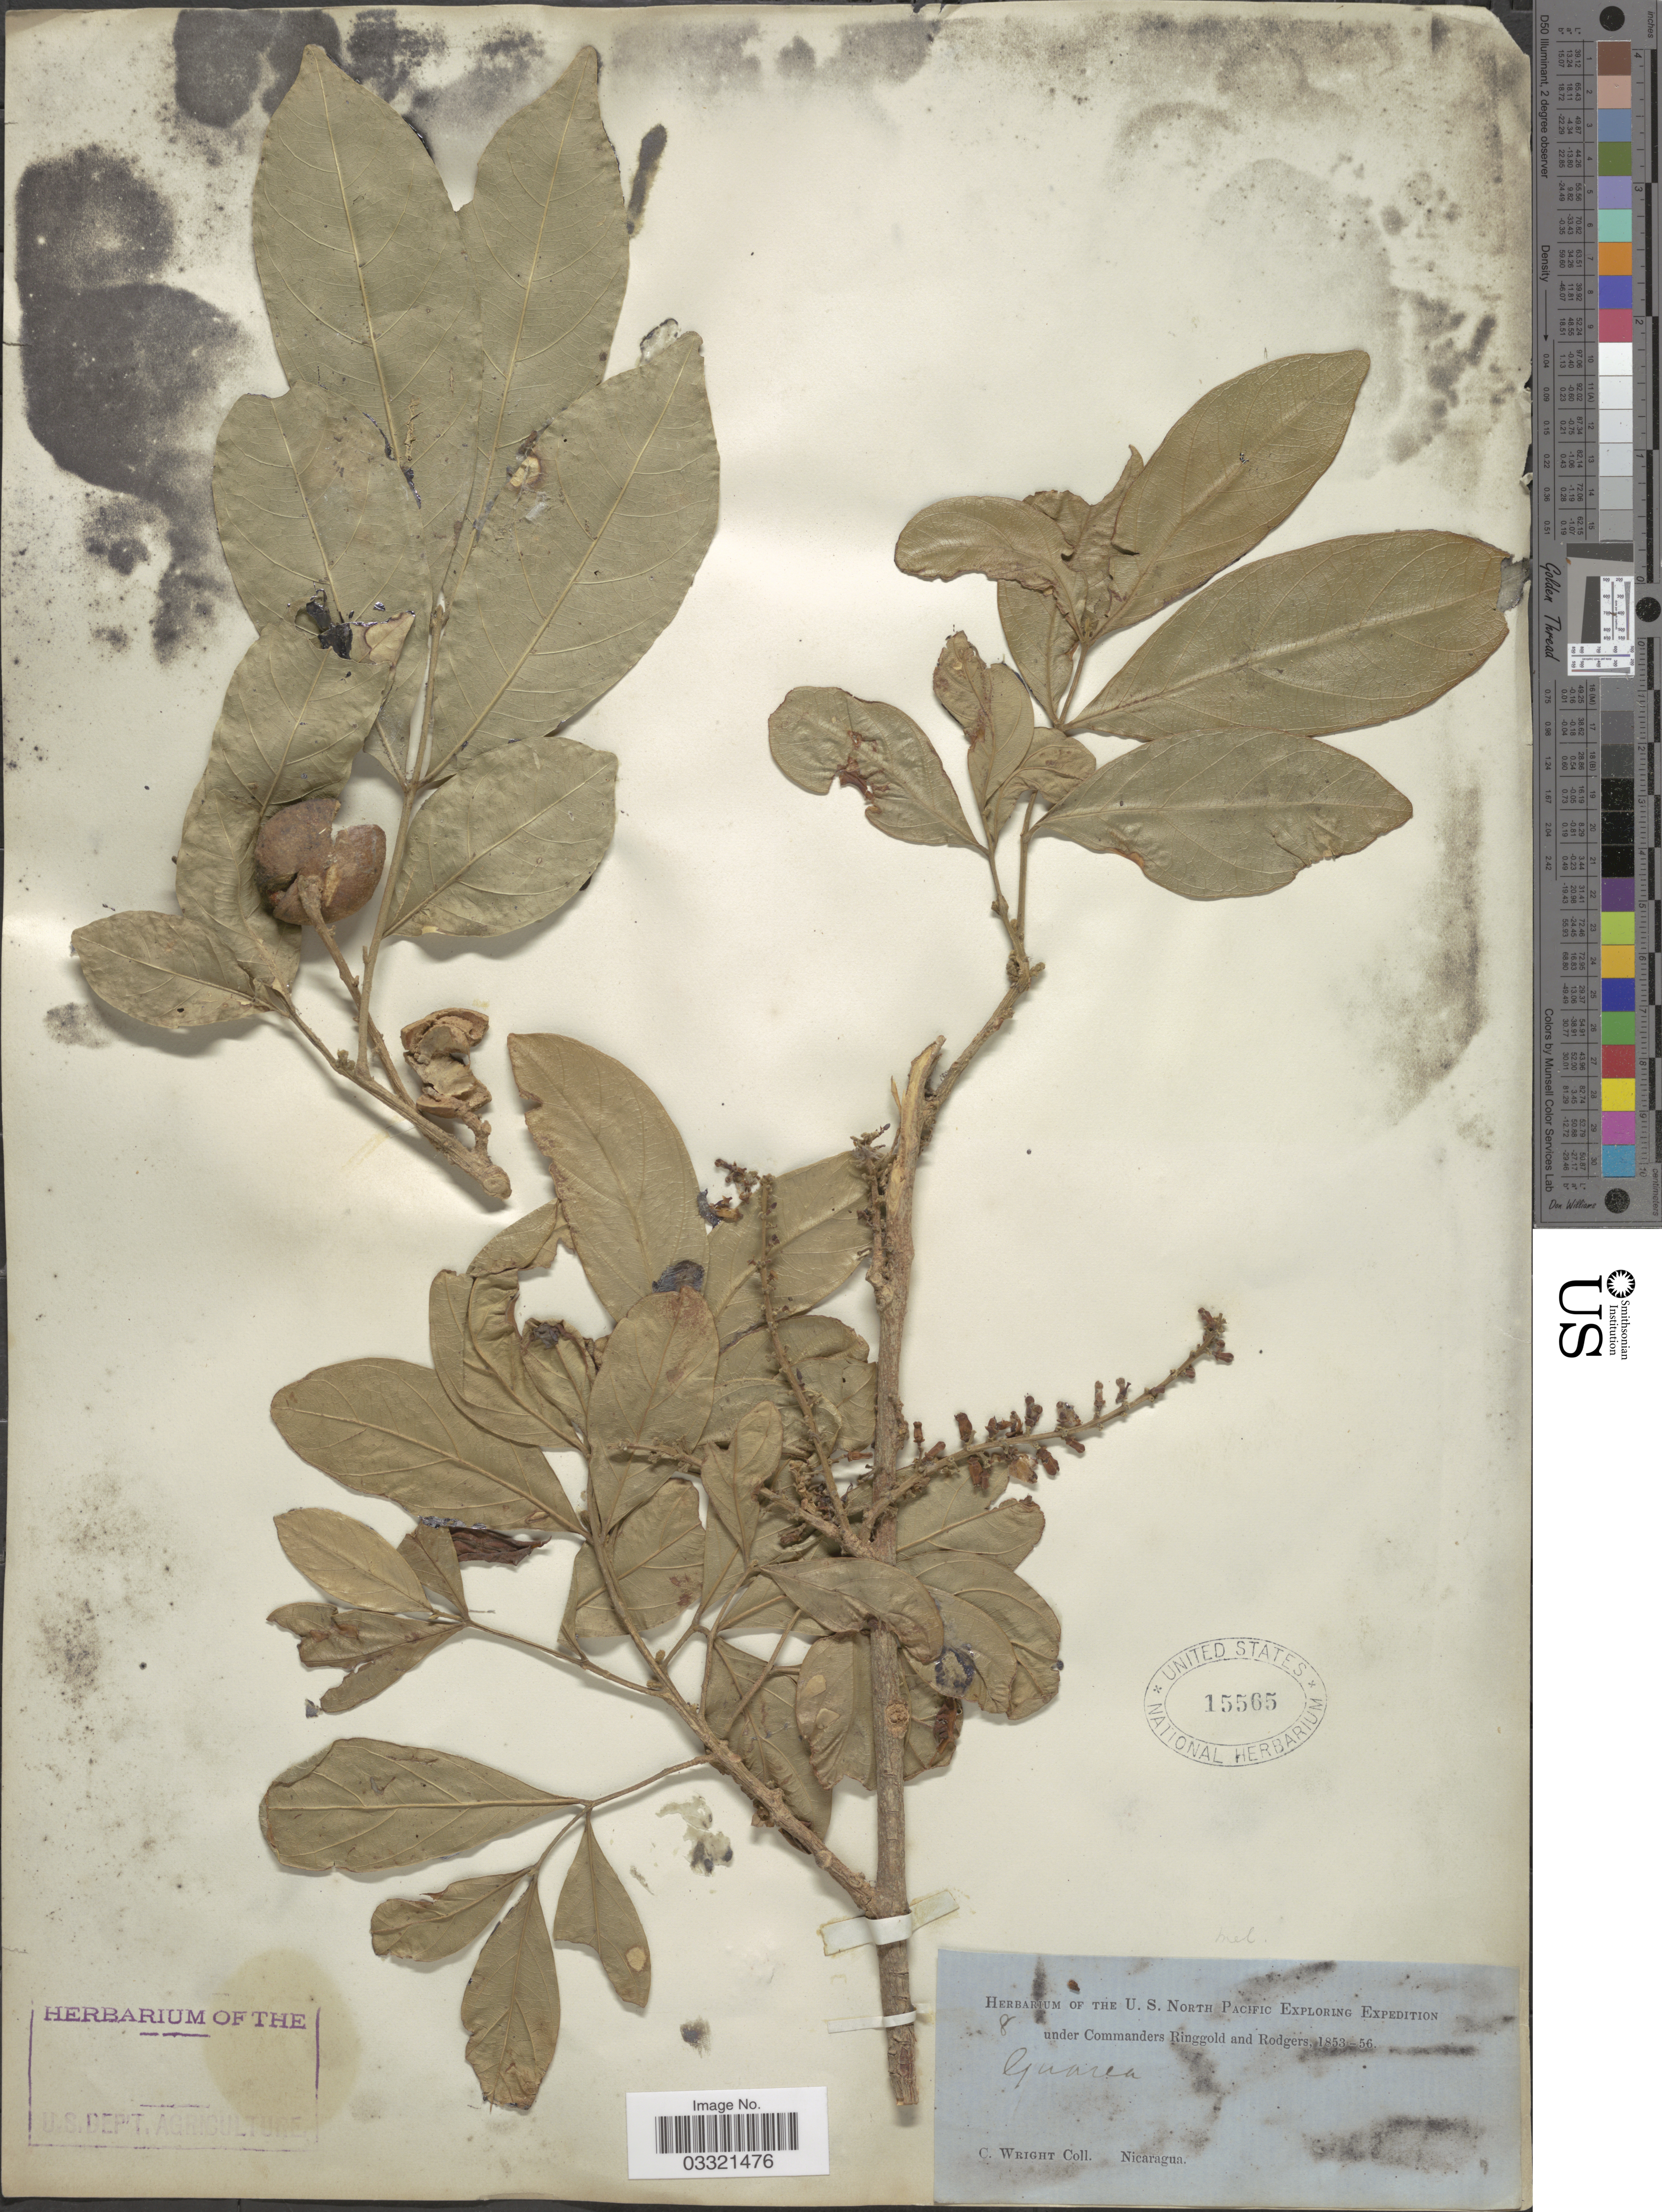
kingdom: Plantae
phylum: Tracheophyta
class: Magnoliopsida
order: Sapindales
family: Meliaceae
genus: Guarea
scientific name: Guarea sp.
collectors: C. Wright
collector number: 8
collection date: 1853/1856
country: Nicaragua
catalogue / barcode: US 15565